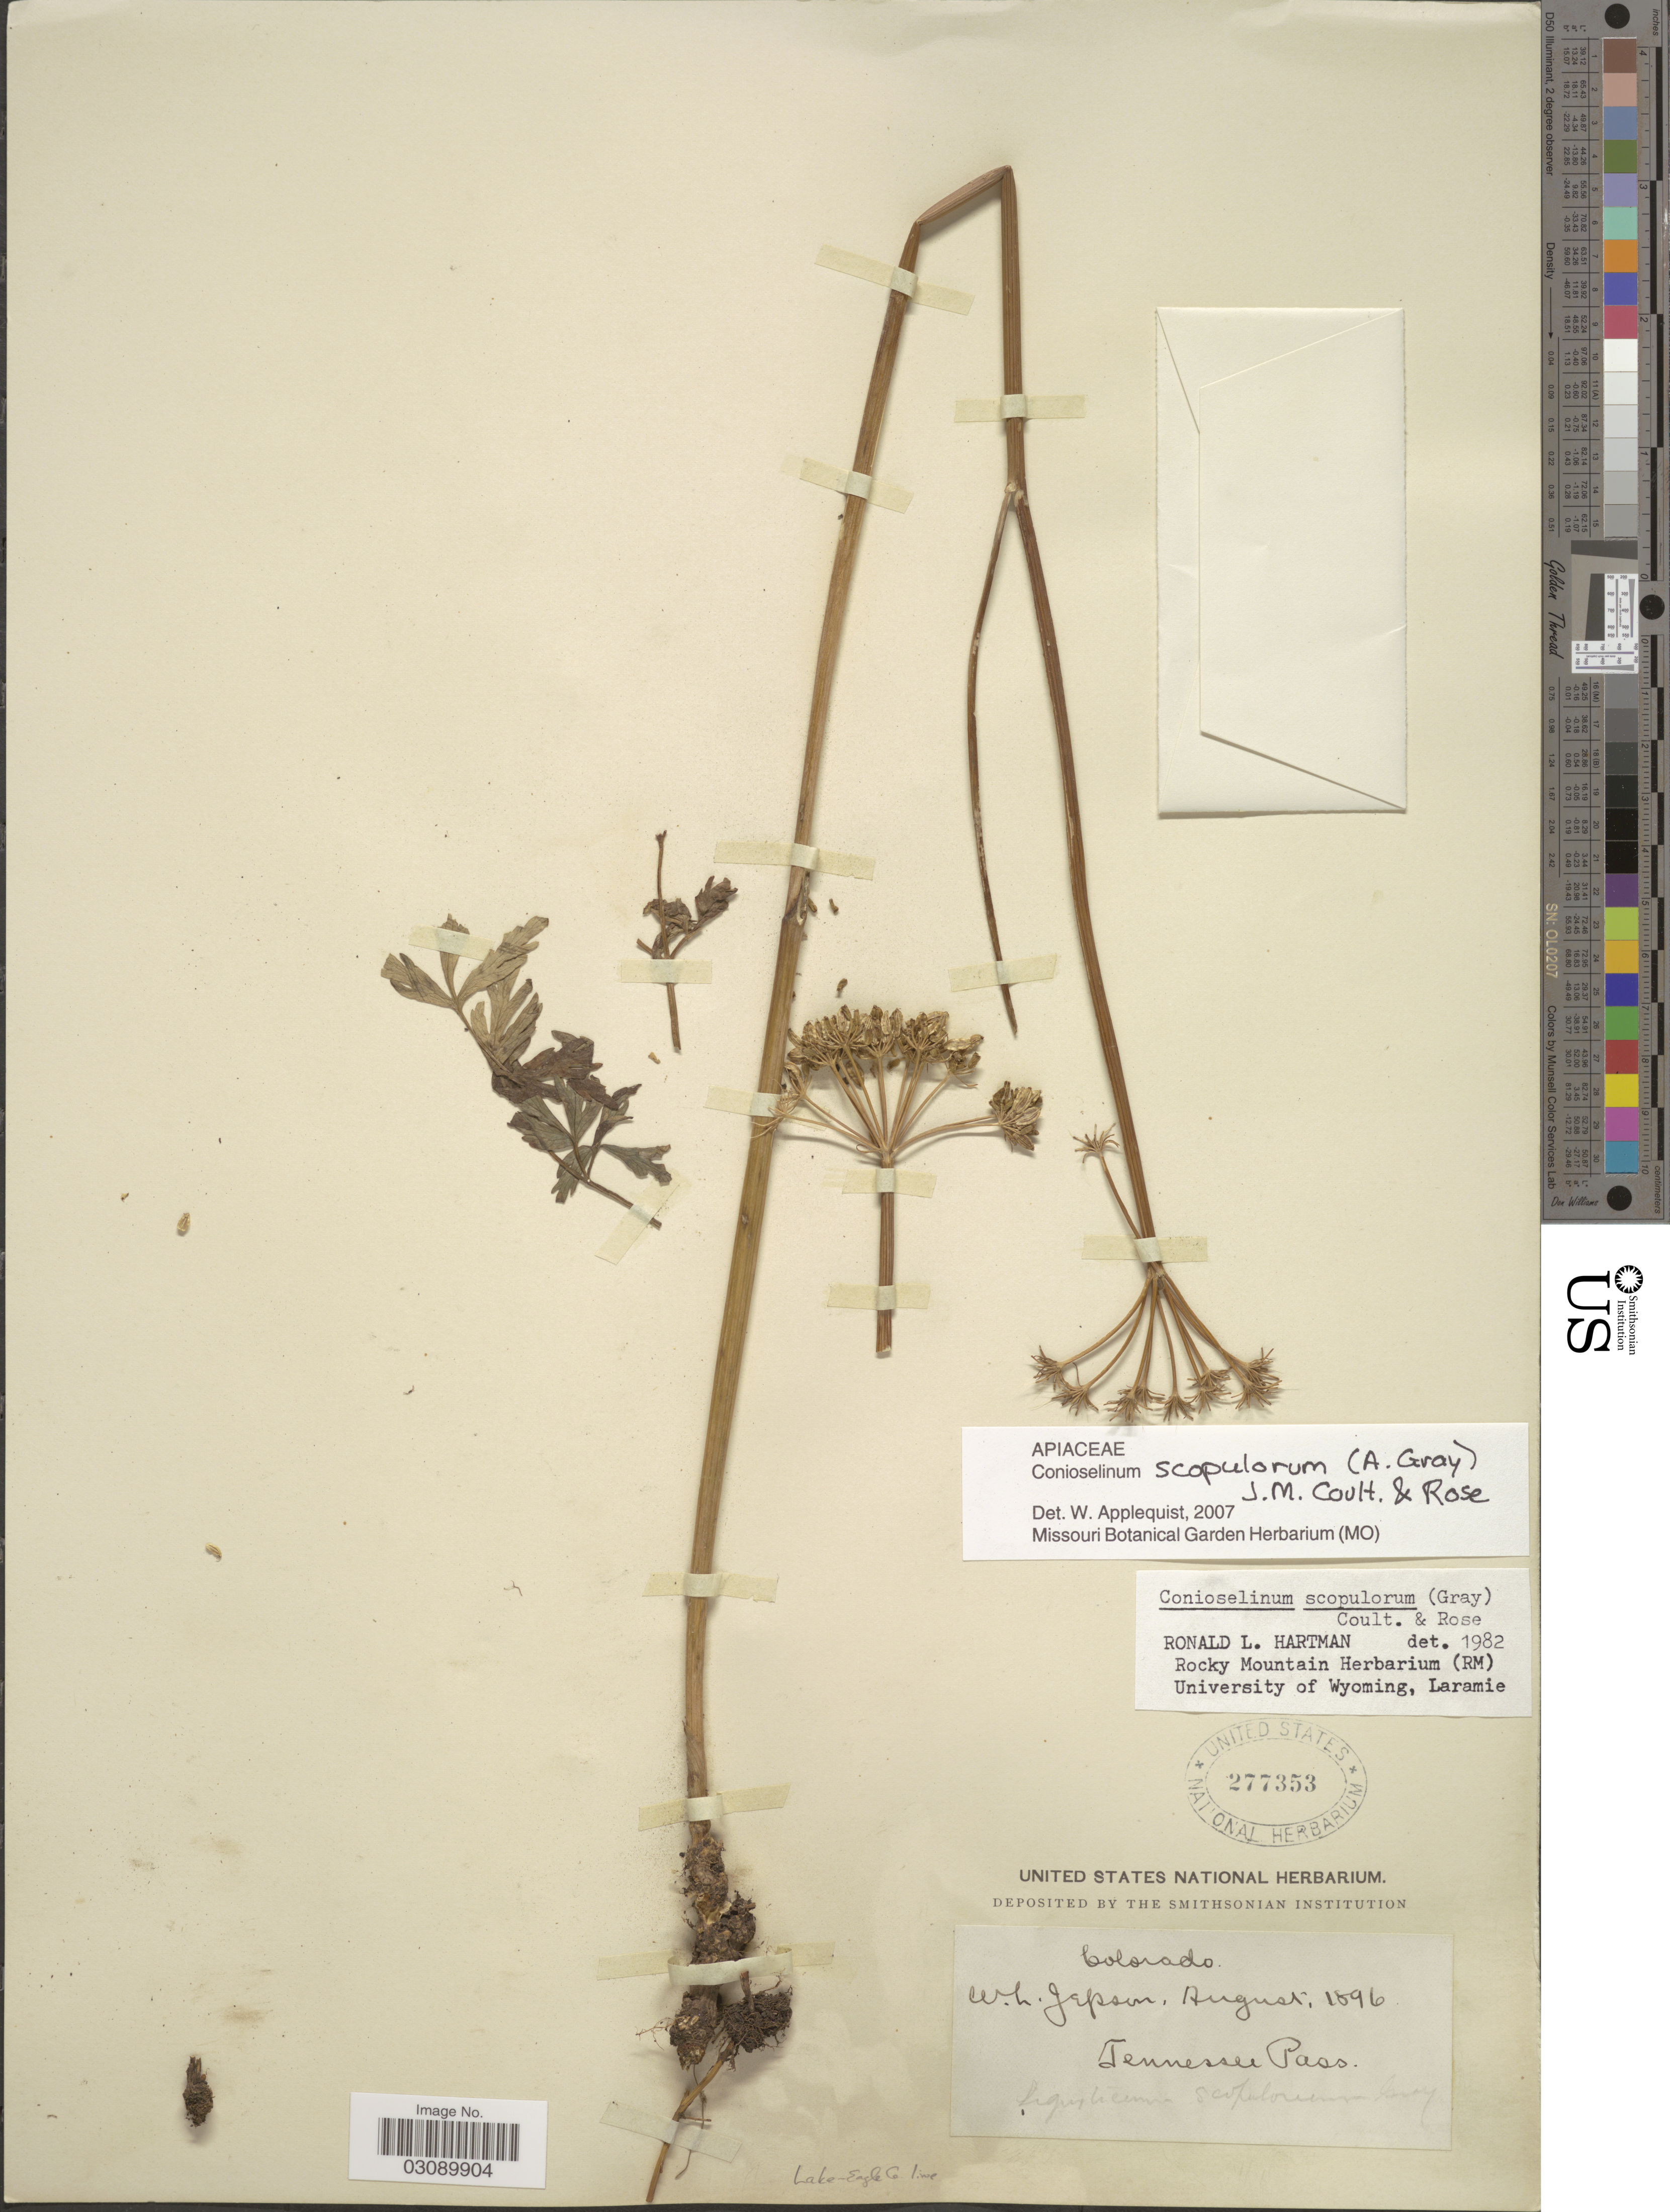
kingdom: Plantae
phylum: Tracheophyta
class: Magnoliopsida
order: Apiales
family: Apiaceae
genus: Conioselinum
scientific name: Conioselinum scopulorum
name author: (A. Gray) J.M. Coult. & Rose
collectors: W. L. Jepson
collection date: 1896-08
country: United States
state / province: Colorado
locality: Tennessee Pass. Lake - Eagle Co. lime.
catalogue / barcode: US 277353